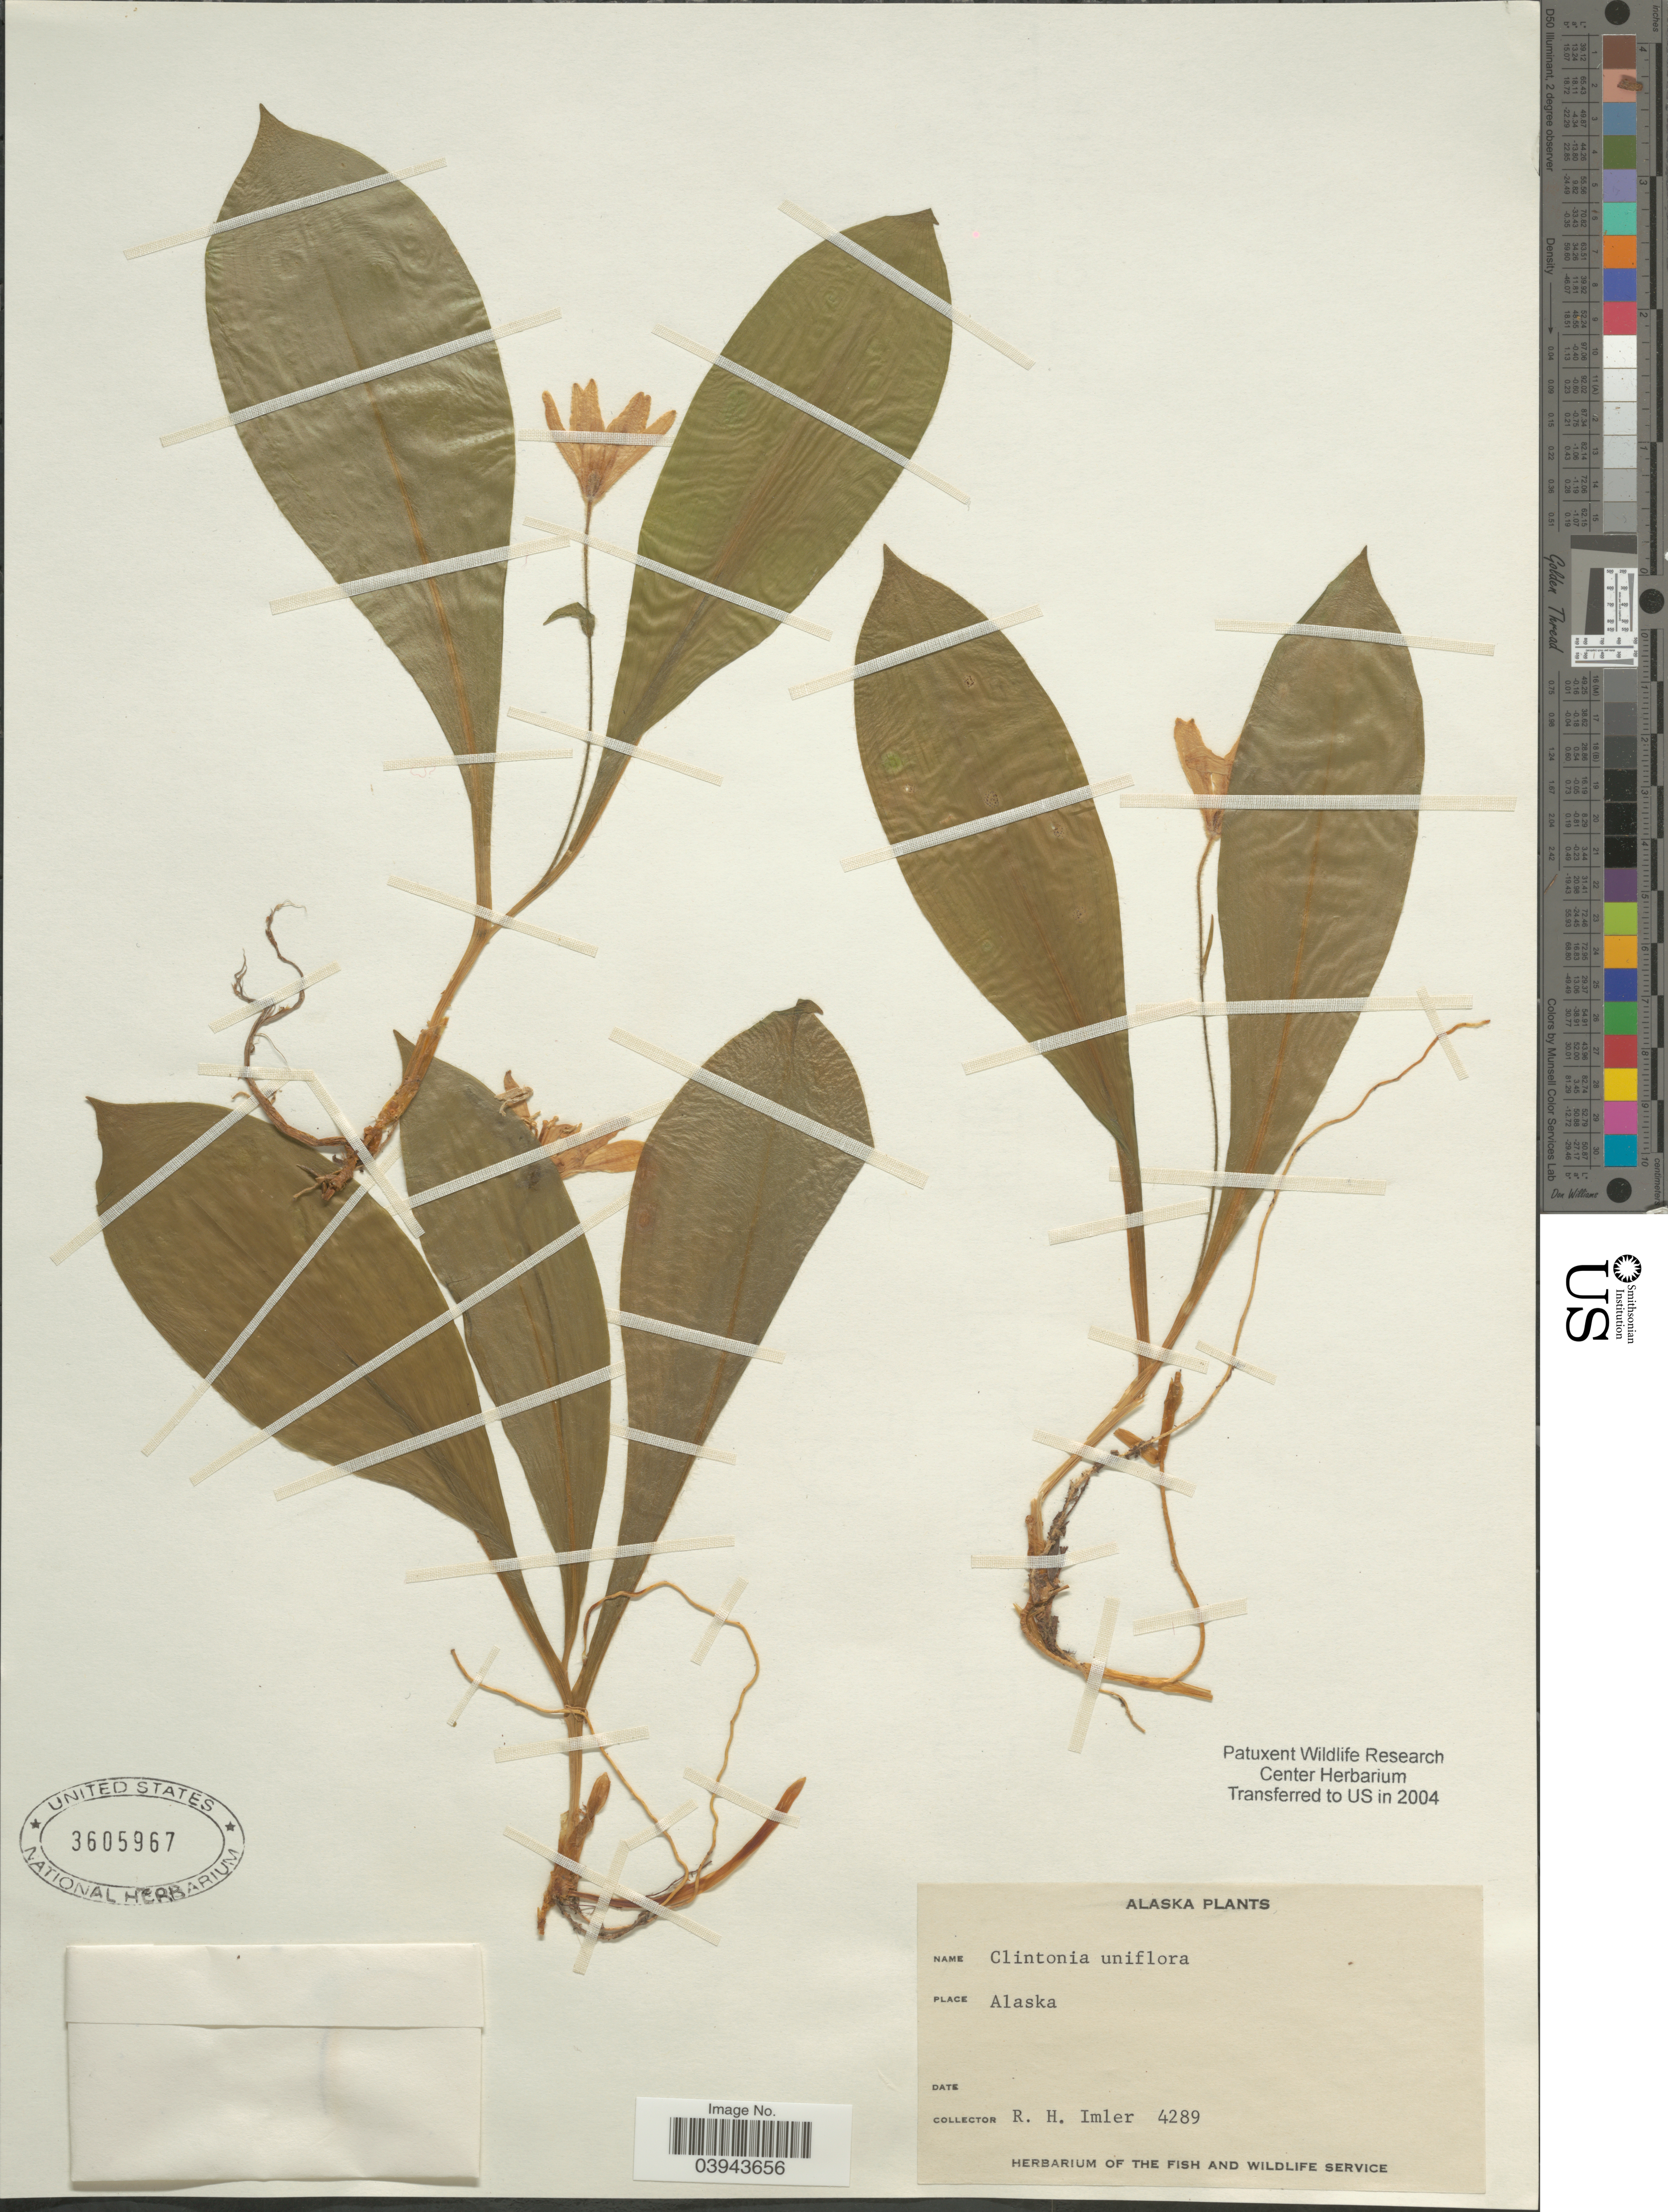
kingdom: Plantae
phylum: Tracheophyta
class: Liliopsida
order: Liliales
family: Liliaceae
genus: Clintonia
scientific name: Clintonia uniflora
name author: Kunth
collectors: R. Imler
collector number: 4289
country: United States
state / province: Alaska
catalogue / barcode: US 3605967